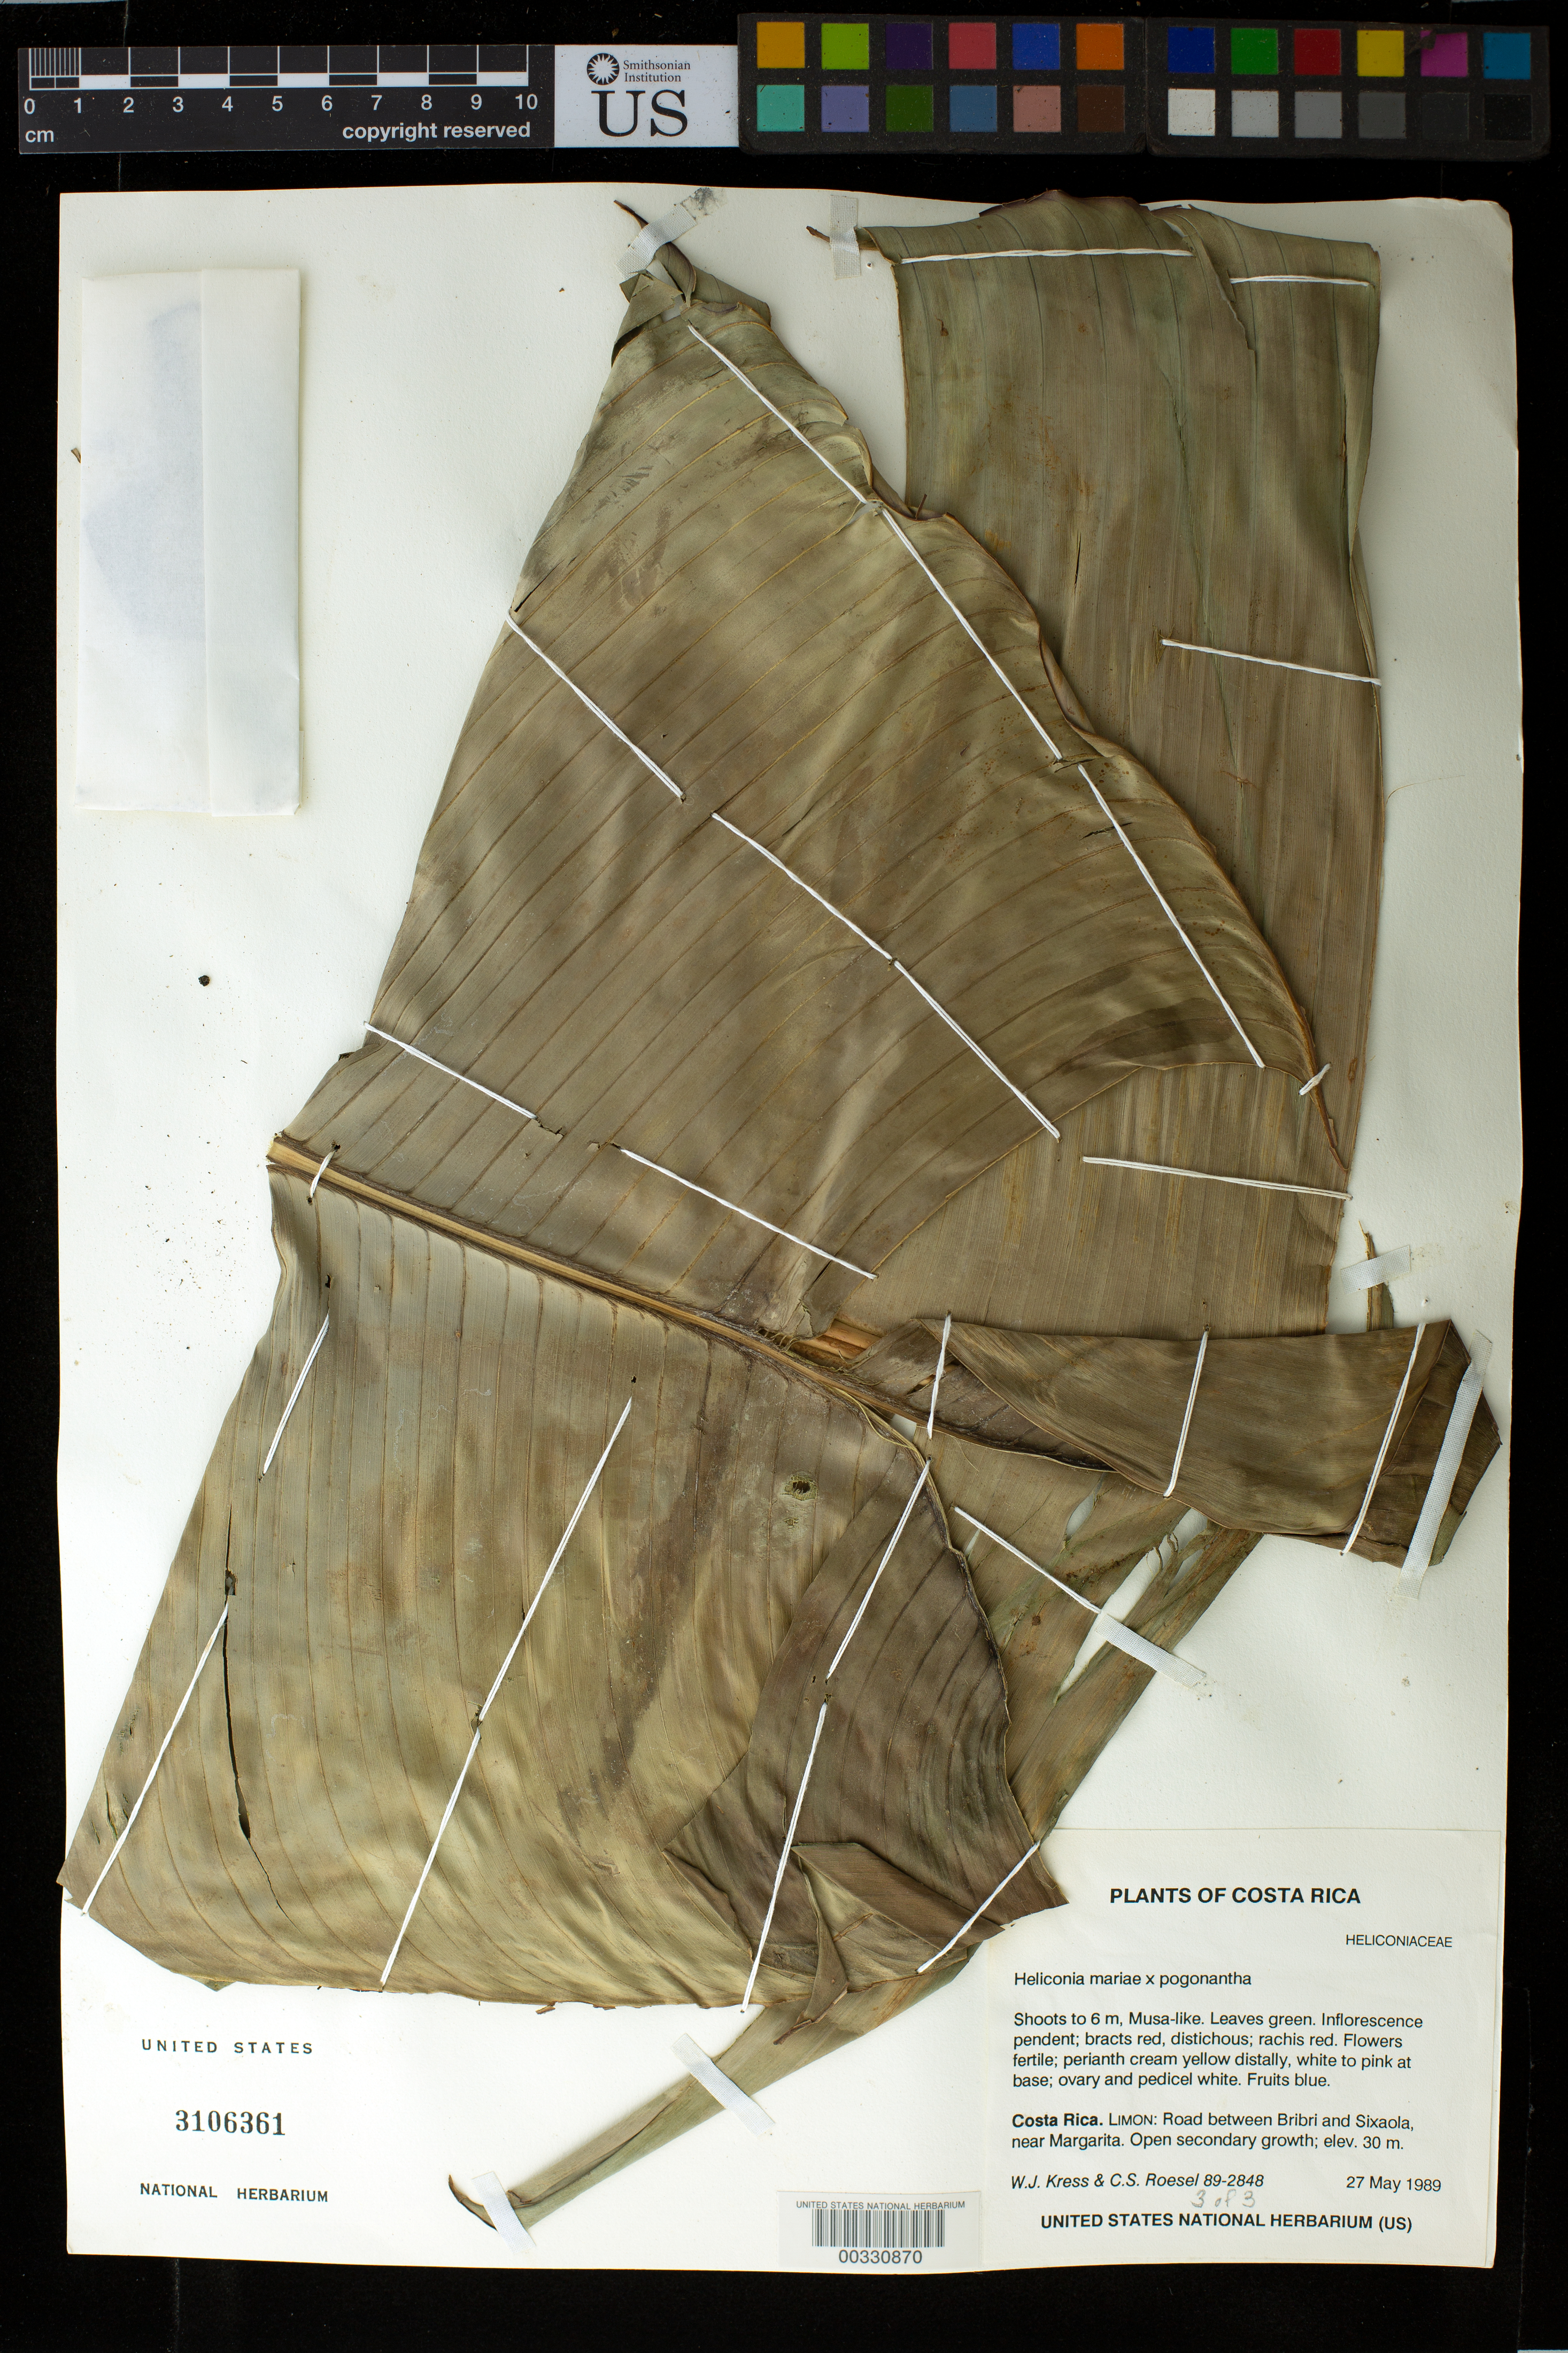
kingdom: Plantae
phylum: Tracheophyta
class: Liliopsida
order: Zingiberales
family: Heliconiaceae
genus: Heliconia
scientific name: Heliconia x mariae-pogonantha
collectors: W. J. Kress & C. S. Roesel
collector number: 89-2848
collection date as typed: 27 May 1989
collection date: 1989-05-27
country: Costa Rica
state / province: Limón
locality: Road between bribri and sixaola, near margarita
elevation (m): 30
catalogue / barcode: US 3106361